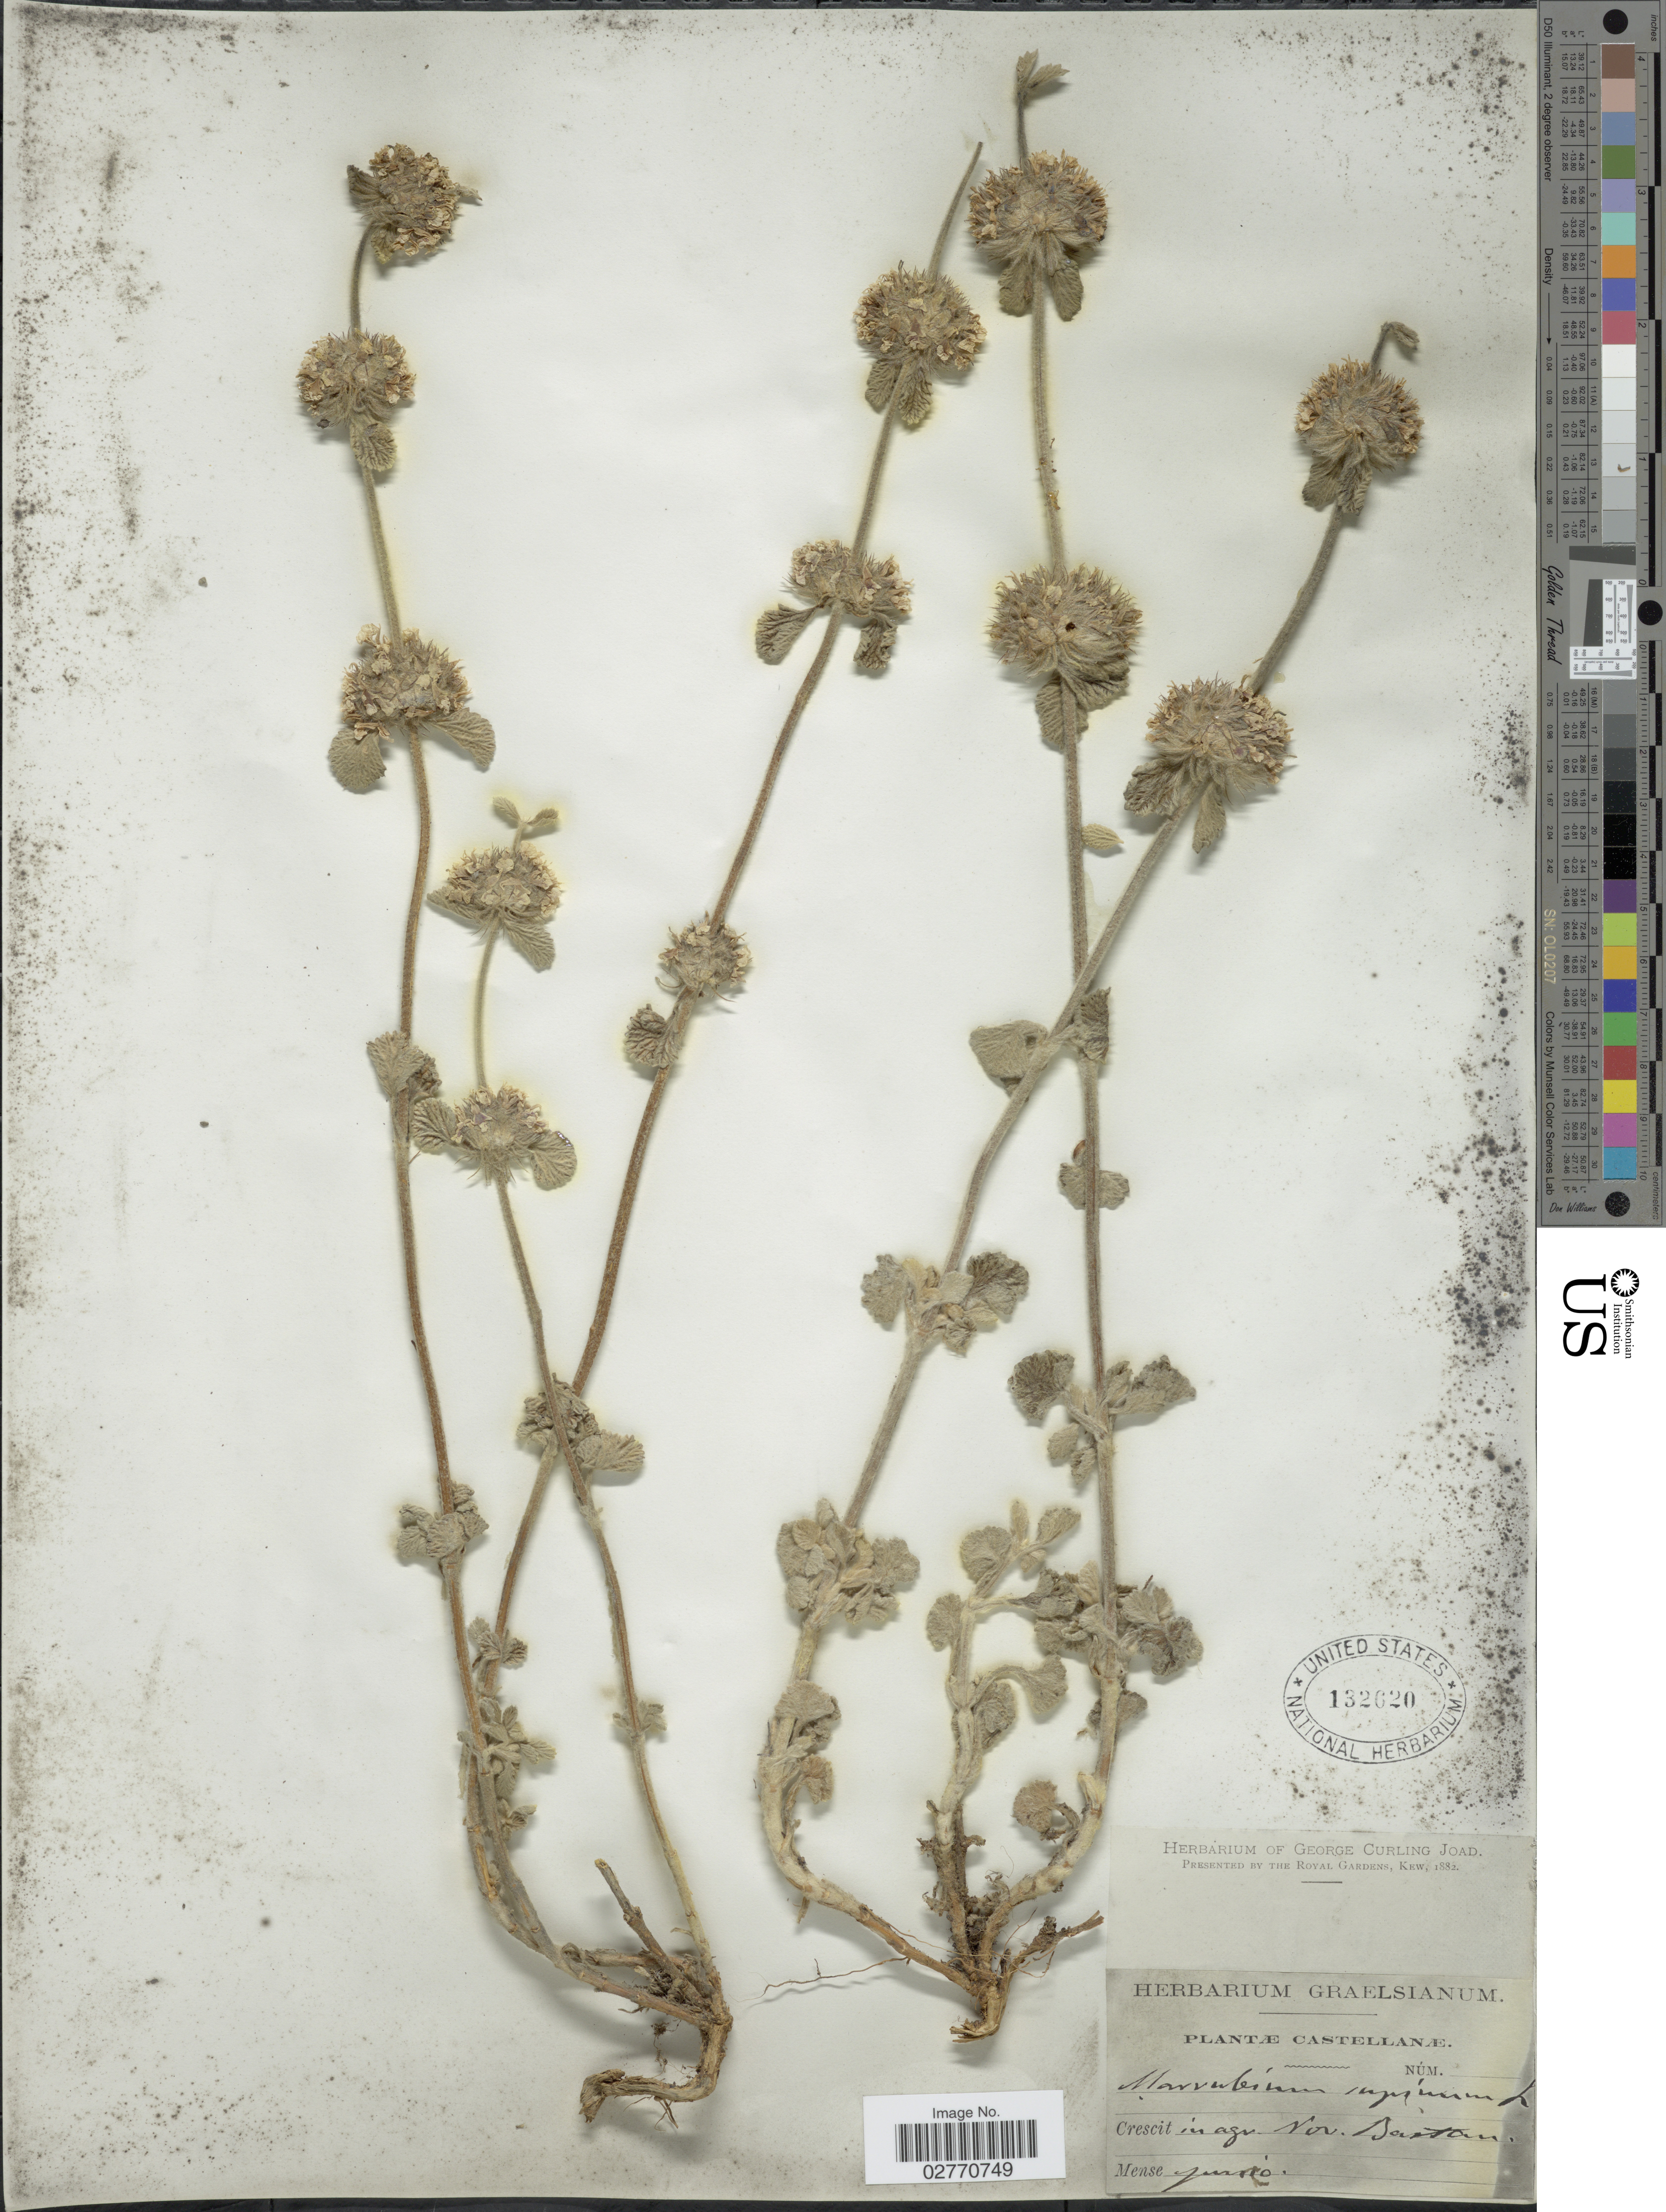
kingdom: Plantae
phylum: Tracheophyta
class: Magnoliopsida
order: Lamiales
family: Lamiaceae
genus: Marrubium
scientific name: Marrubium supinum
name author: L.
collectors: -- Castellanos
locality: In agr. Nor. Bartan [interpreted]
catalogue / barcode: US 132620